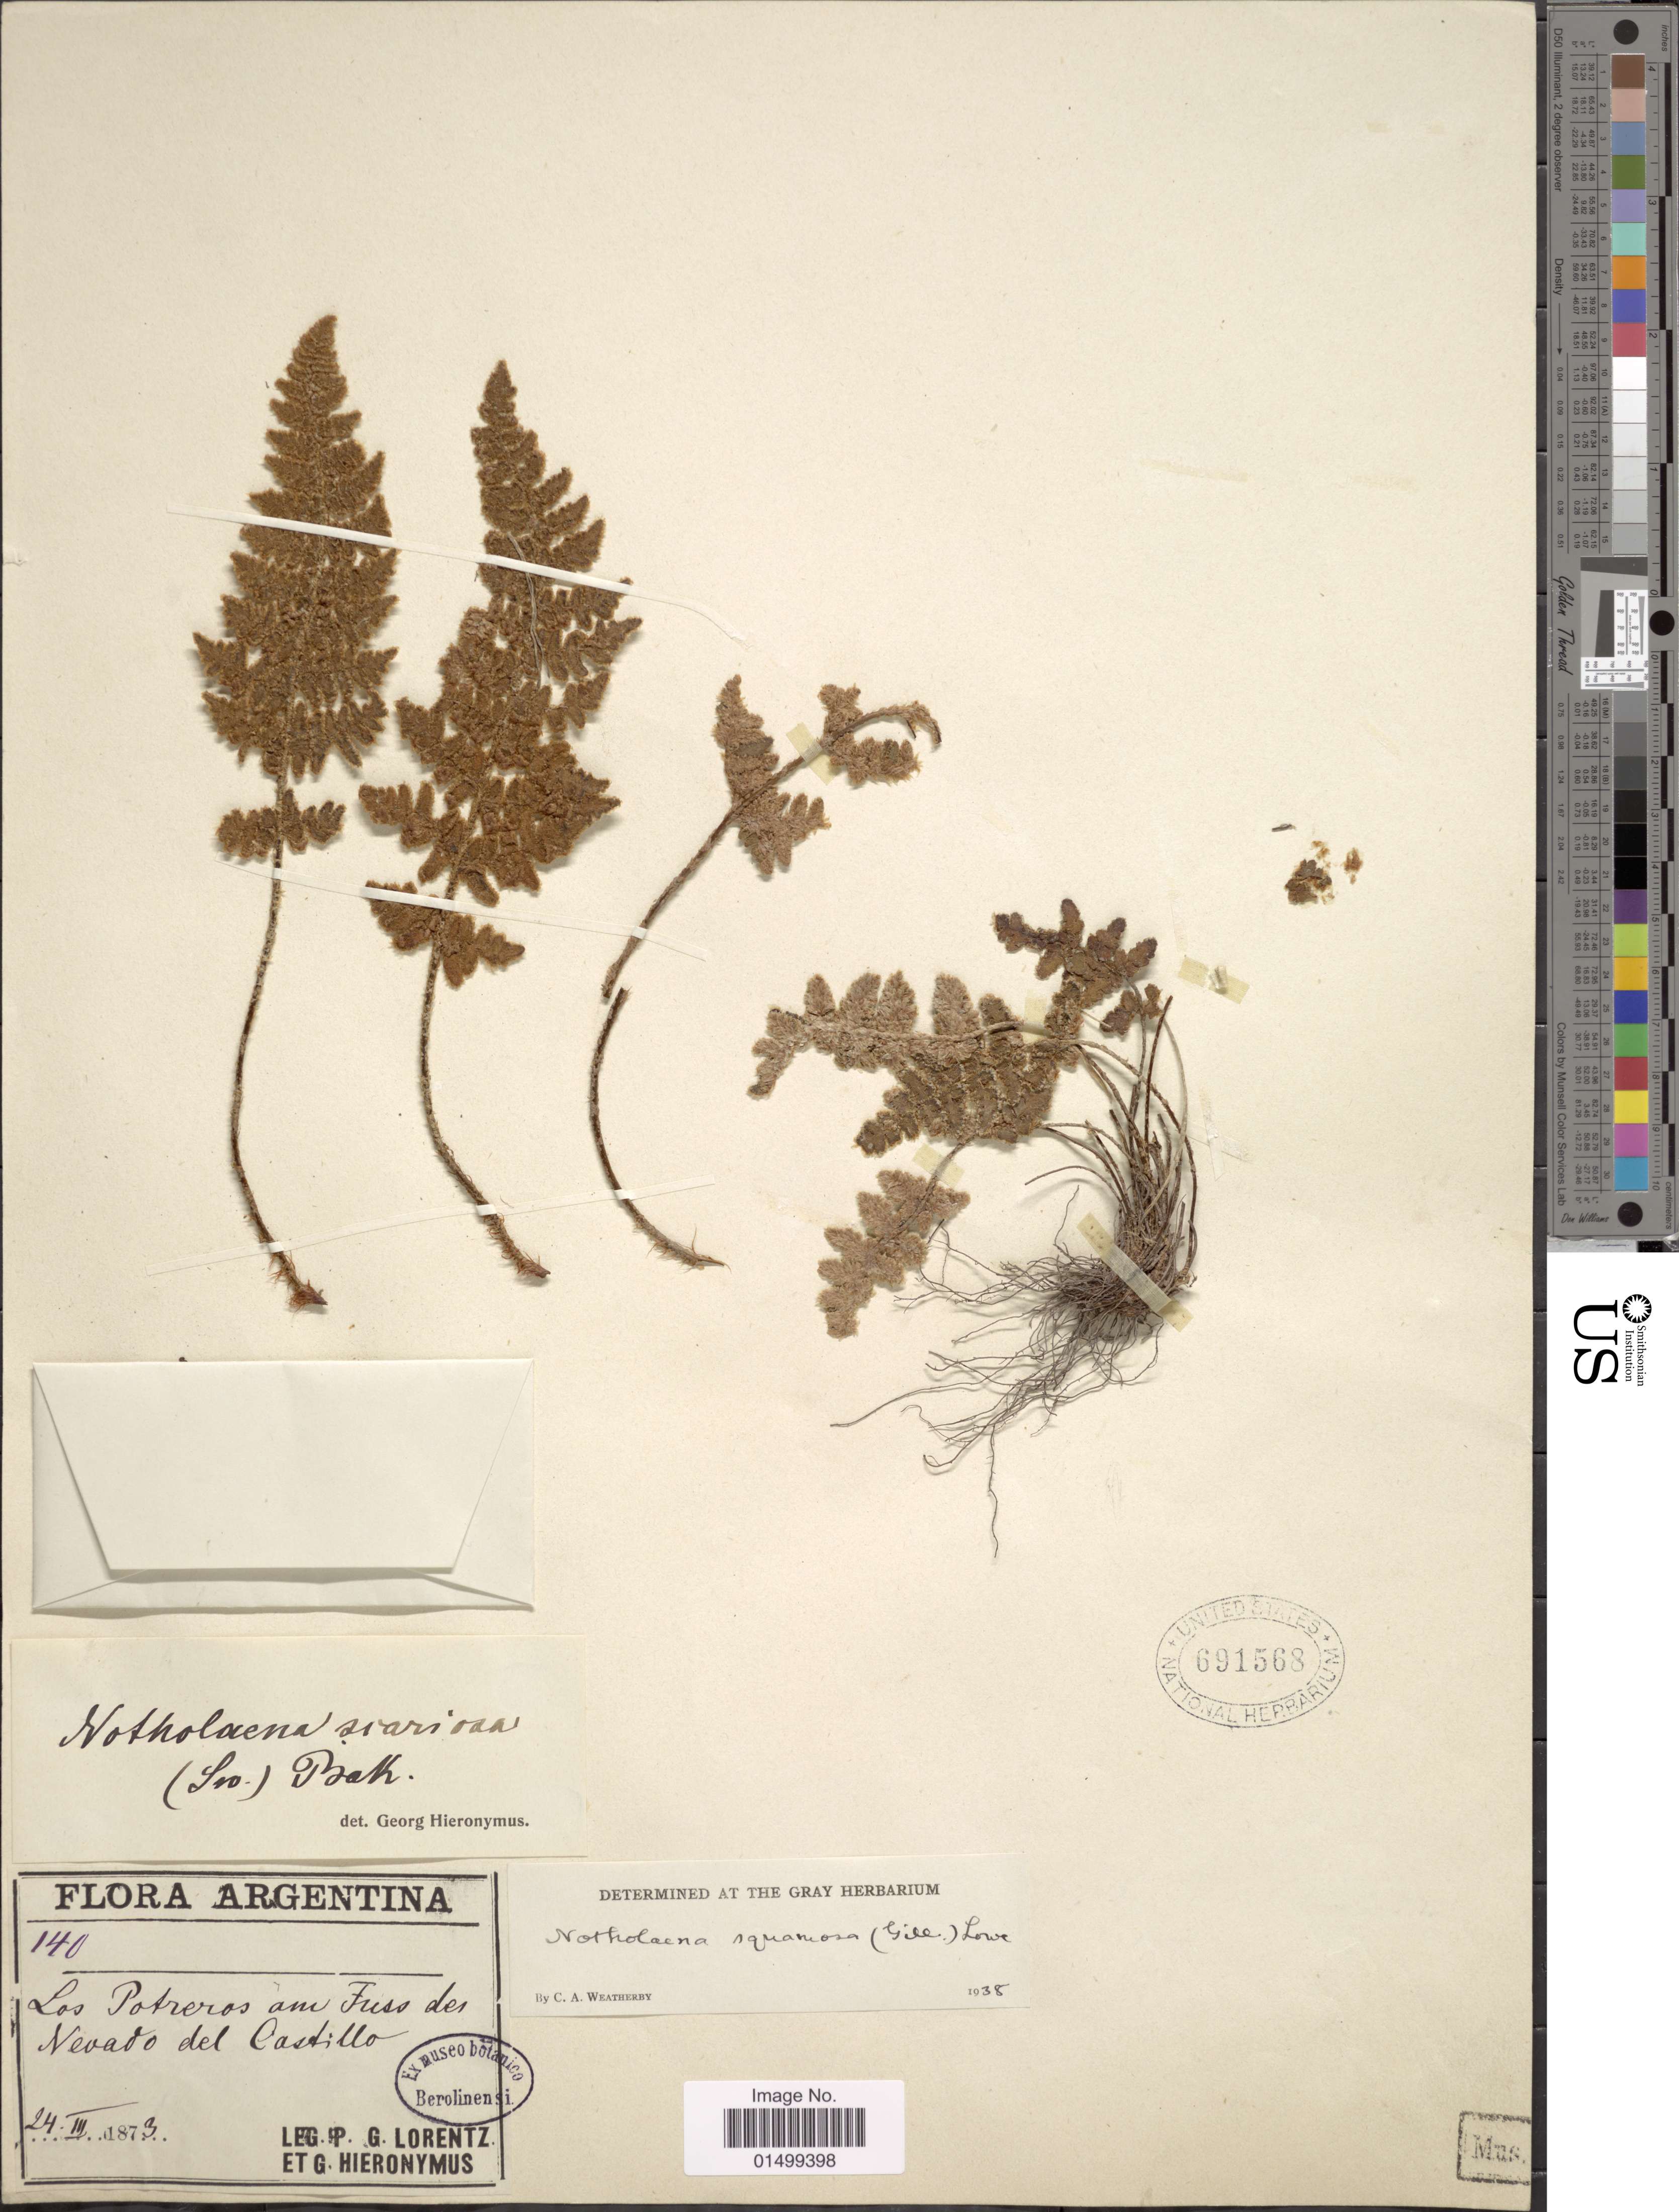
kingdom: Plantae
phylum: Tracheophyta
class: Polypodiopsida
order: Polypodiales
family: Pteridaceae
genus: Cheilanthes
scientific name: Cheilanthes squamosa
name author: Gillies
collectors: P. G. Lorentz & G. H. Hieronymus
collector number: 140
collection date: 1873-03-24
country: Argentina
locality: Los Potreros am Fuss des Nevado del Castillo.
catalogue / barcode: US 691568